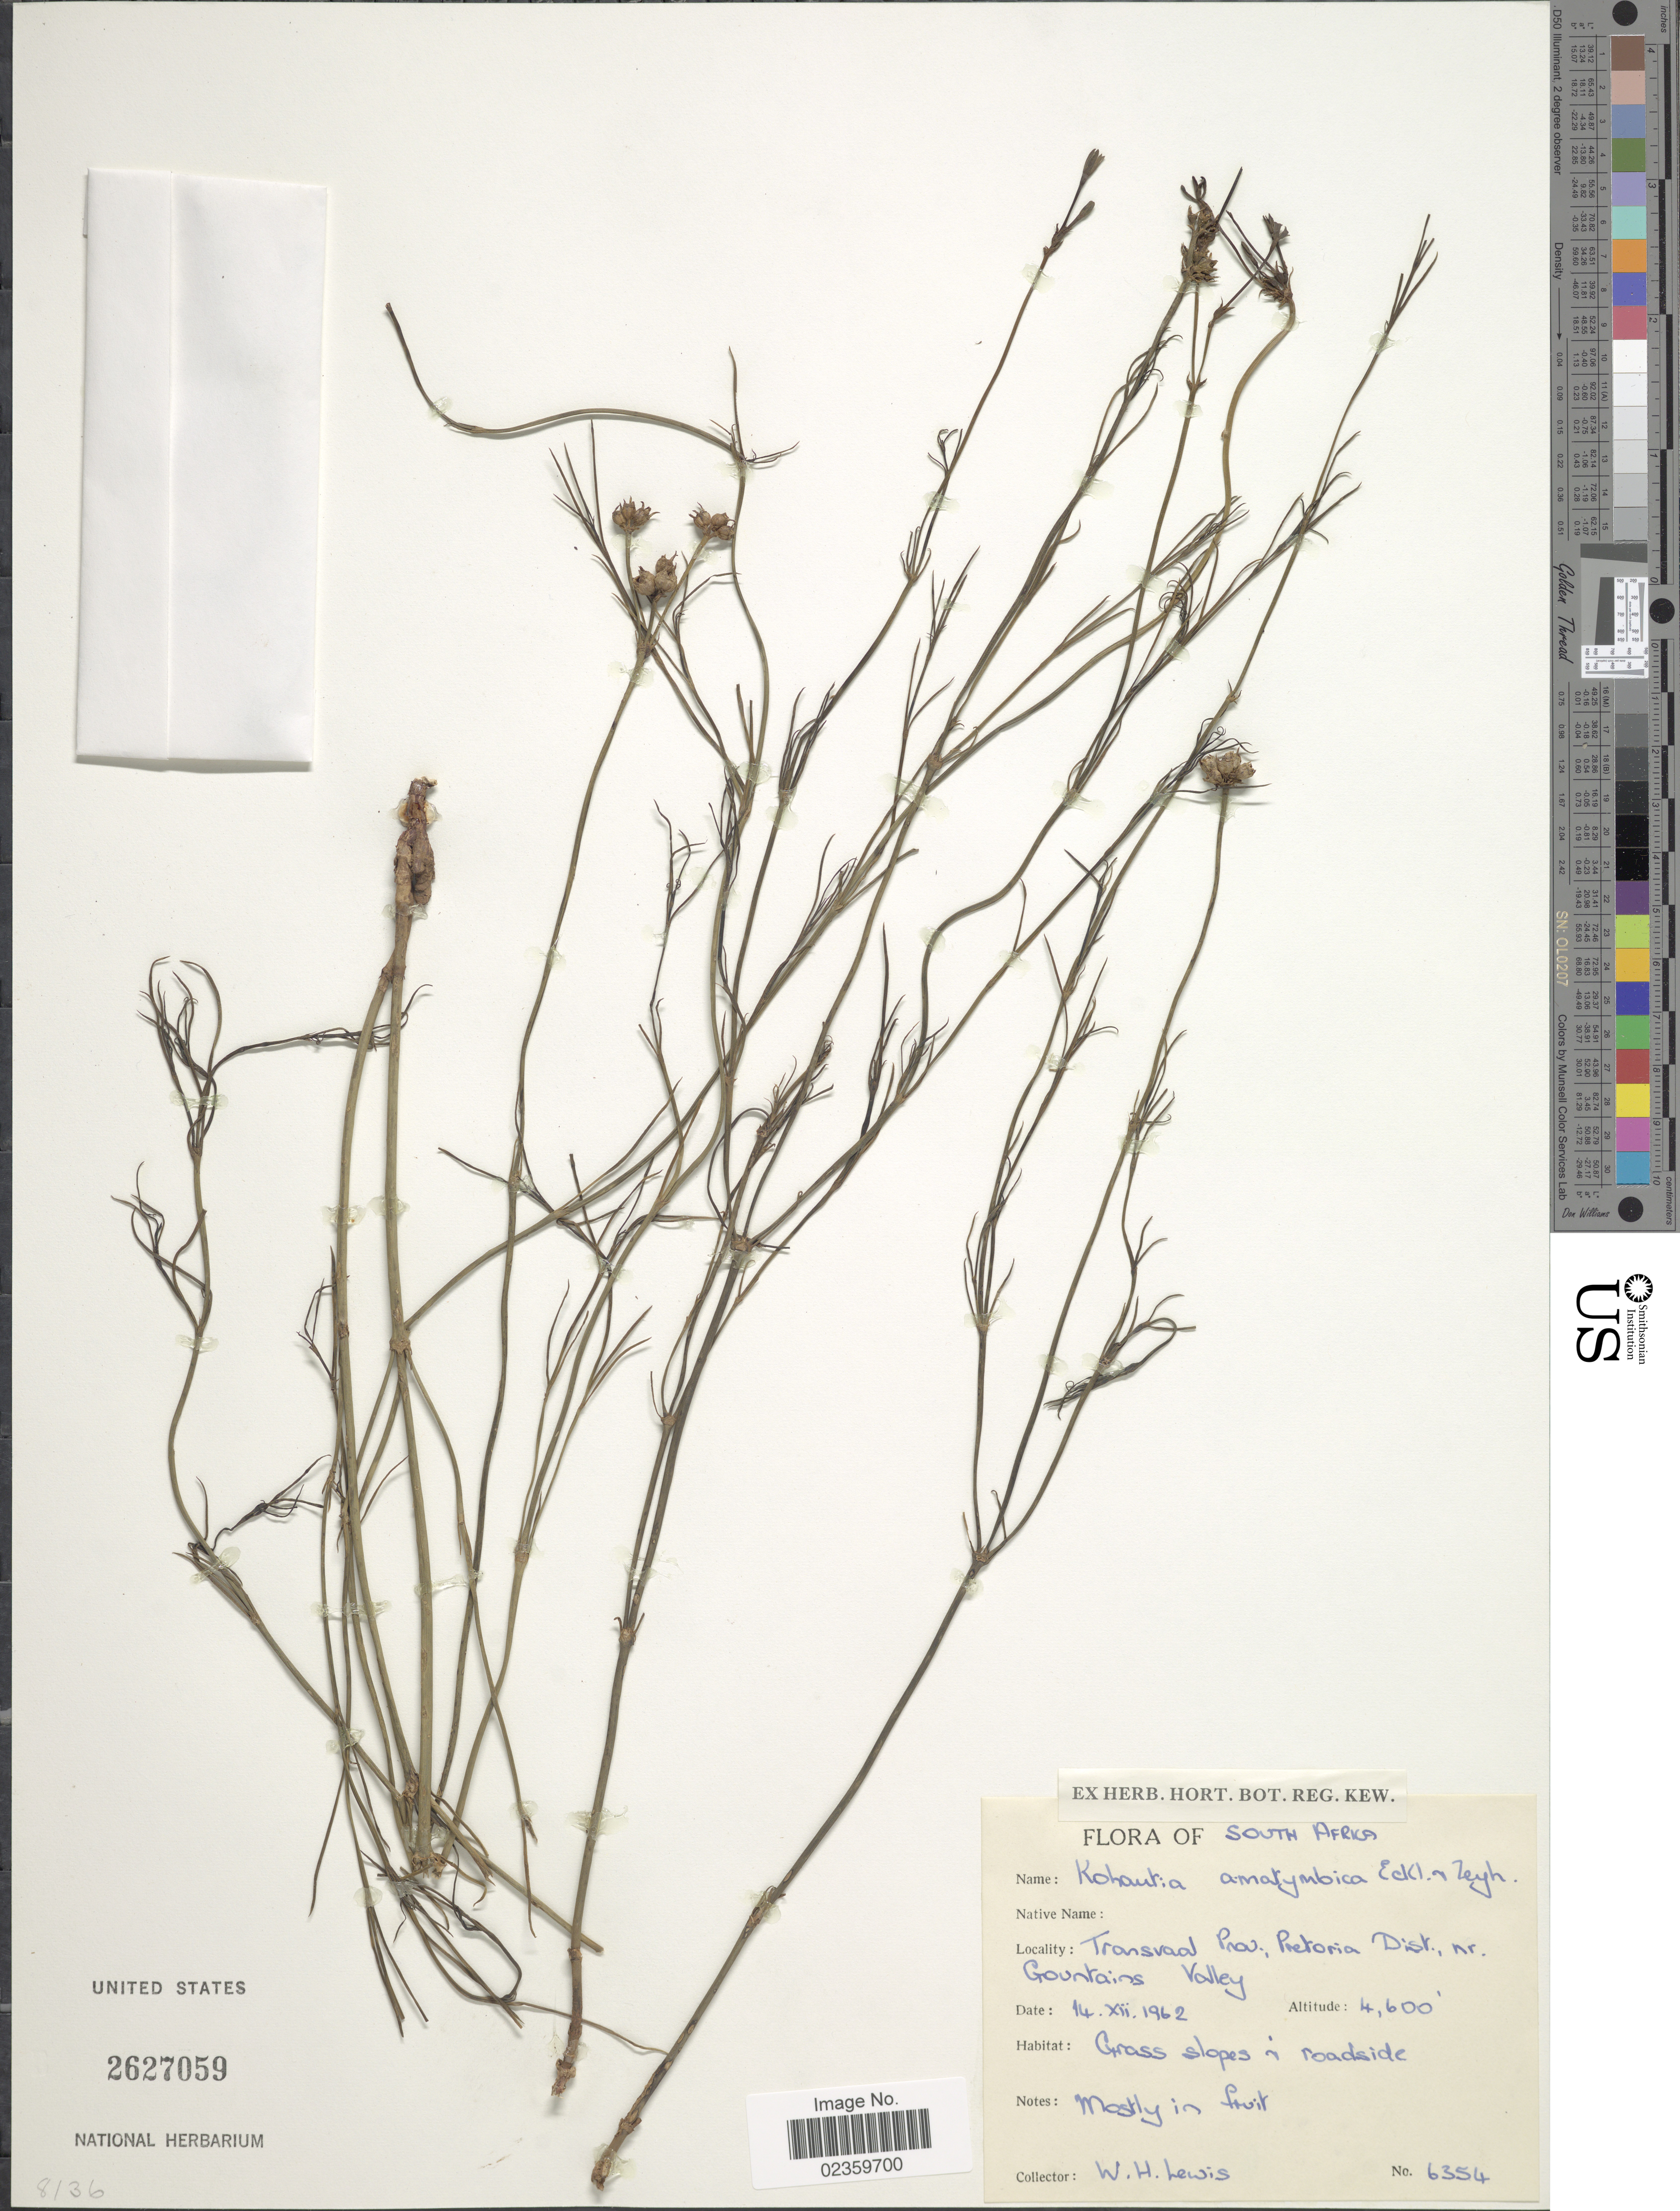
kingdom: Plantae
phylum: Tracheophyta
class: Magnoliopsida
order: Gentianales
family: Rubiaceae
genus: Kohautia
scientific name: Kohautia amatymbica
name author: Eckl. & Zeyh.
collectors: W. H. Lewis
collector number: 6354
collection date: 1962-12-14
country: South Africa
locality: Transvaal, Prov. Pretoria Dist., nr. Gountains Valley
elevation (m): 1402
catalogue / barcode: US 2627059